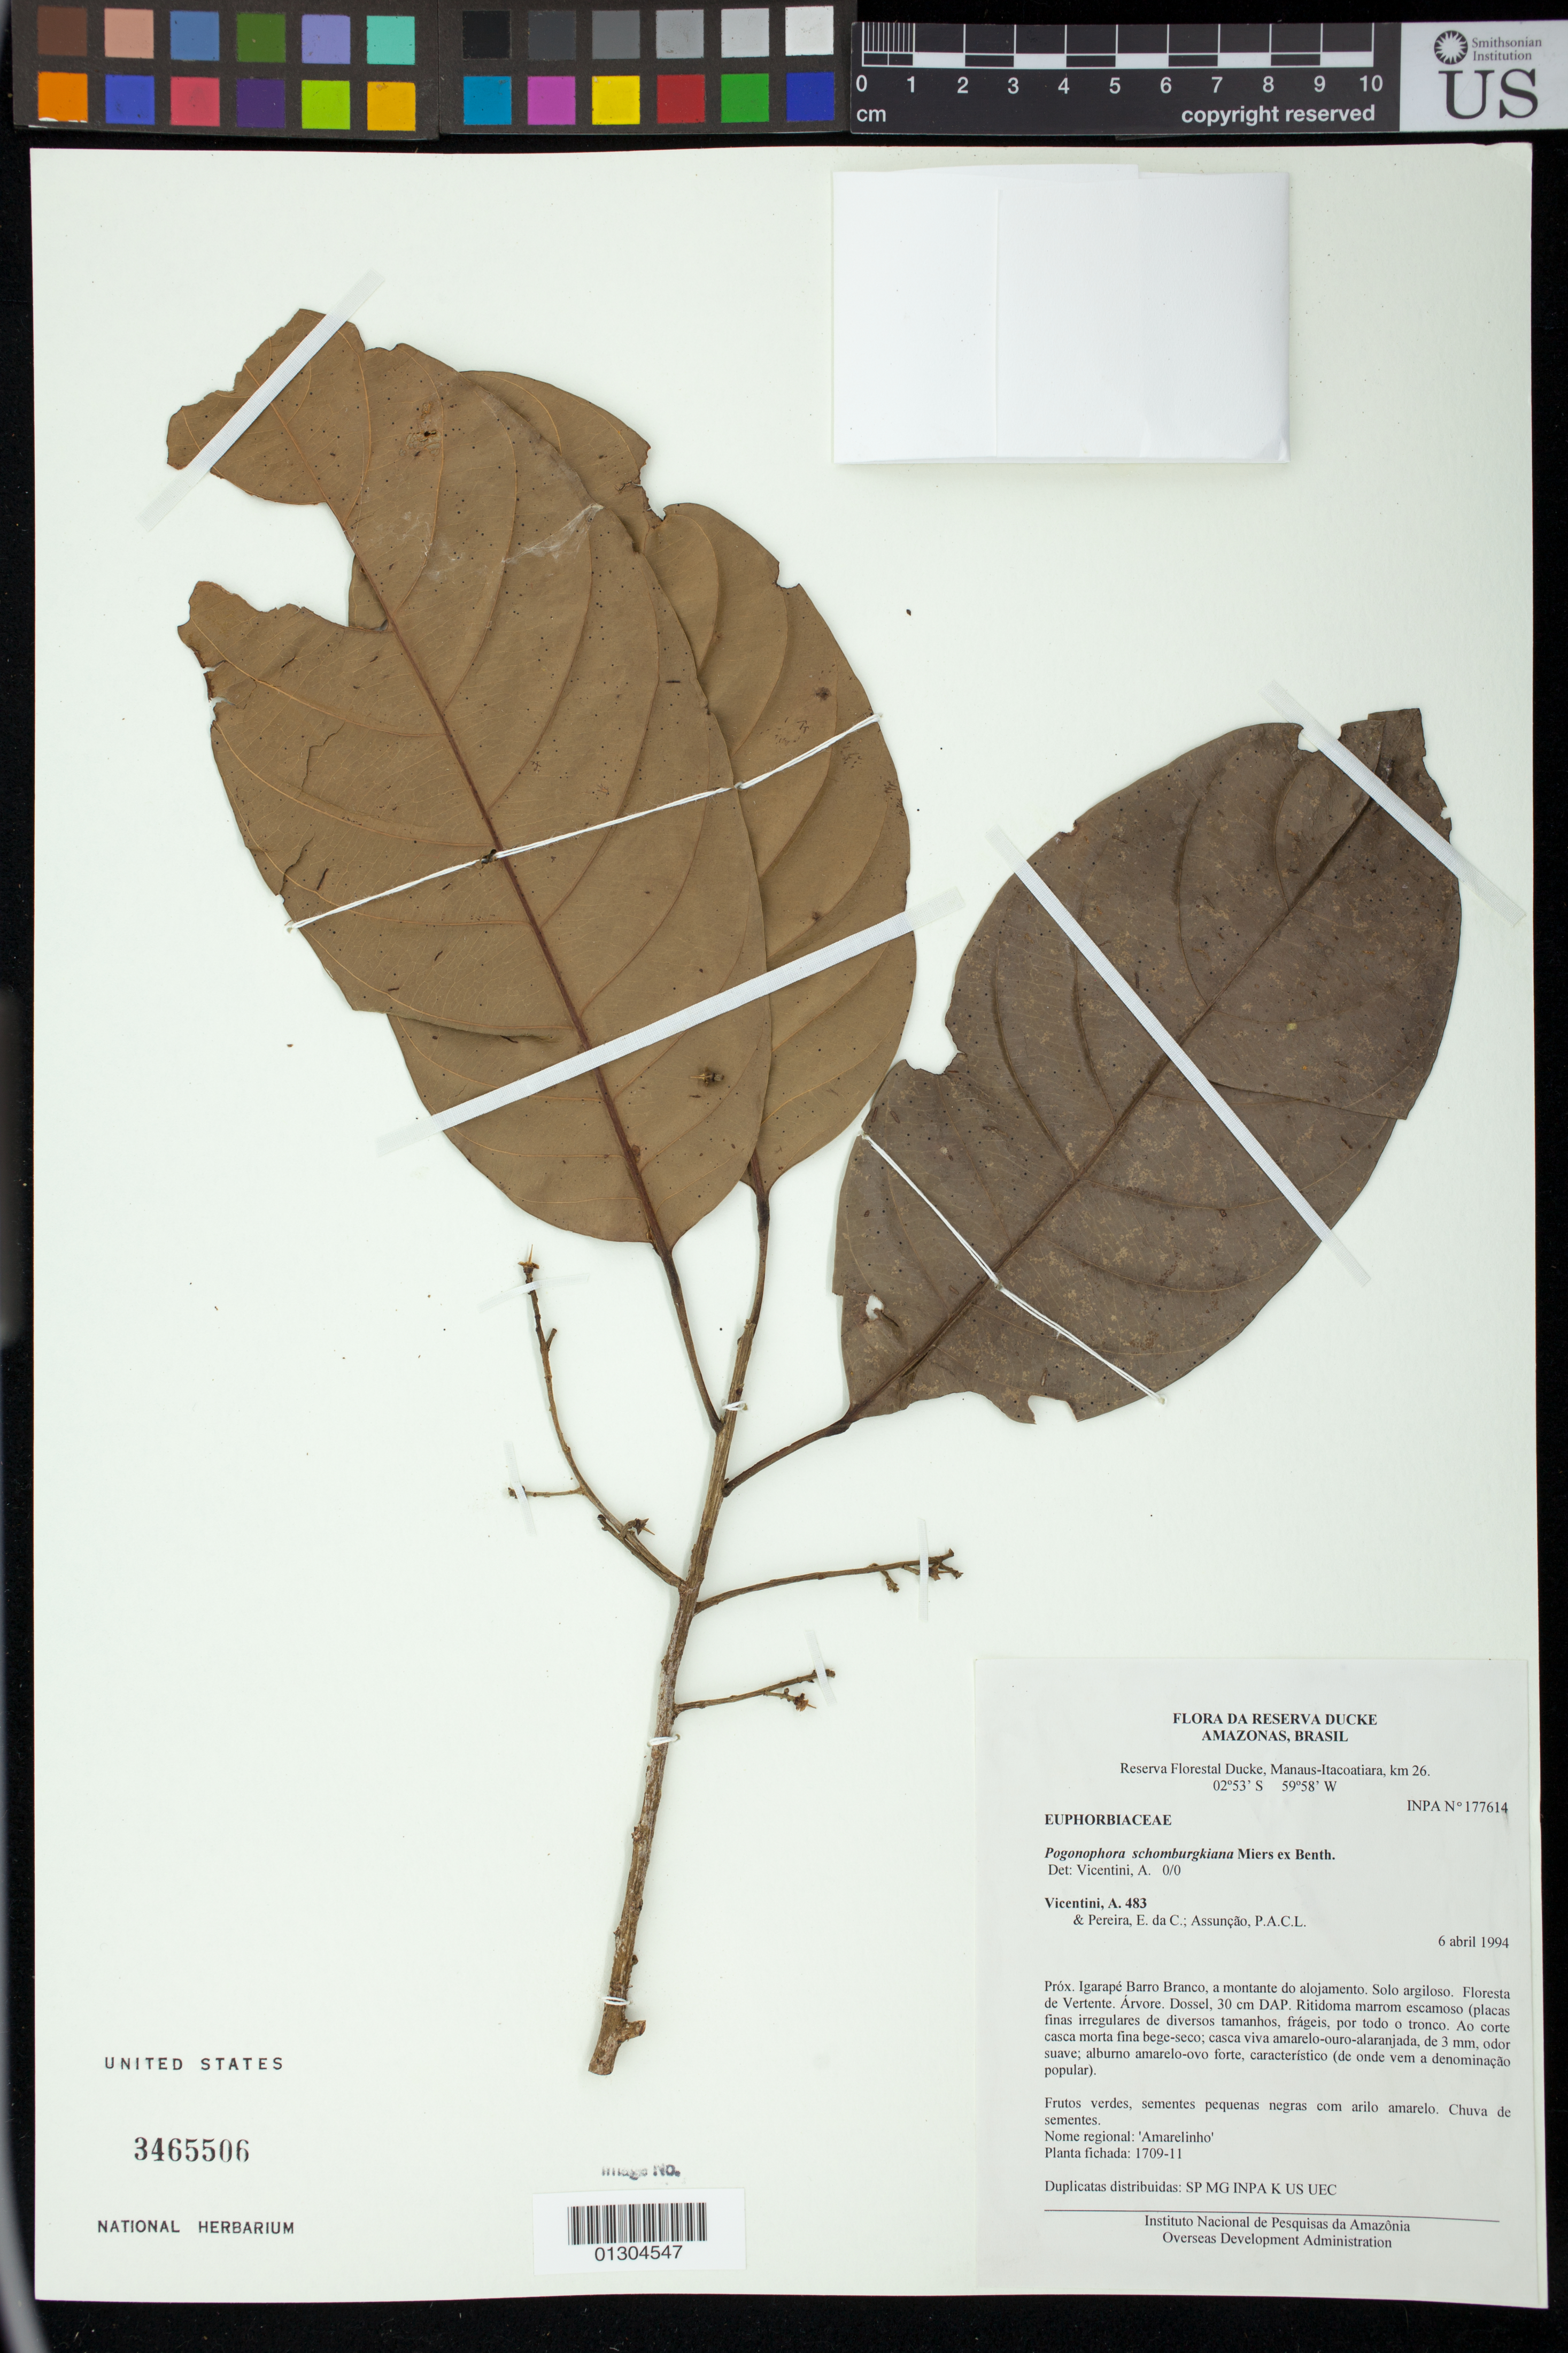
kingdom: Plantae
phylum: Tracheophyta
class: Magnoliopsida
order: Malpighiales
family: Peraceae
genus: Pogonophora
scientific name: Pogonophora schomburgkiana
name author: Miers ex Benth.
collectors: A. Vicentini, E. C. Pereira & P. A. Assunçao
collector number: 483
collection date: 1994-04-06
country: Brazil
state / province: Amazonas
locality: Manaus-Itacoatiara, Reserva Florestal Ducke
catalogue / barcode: US 3465506